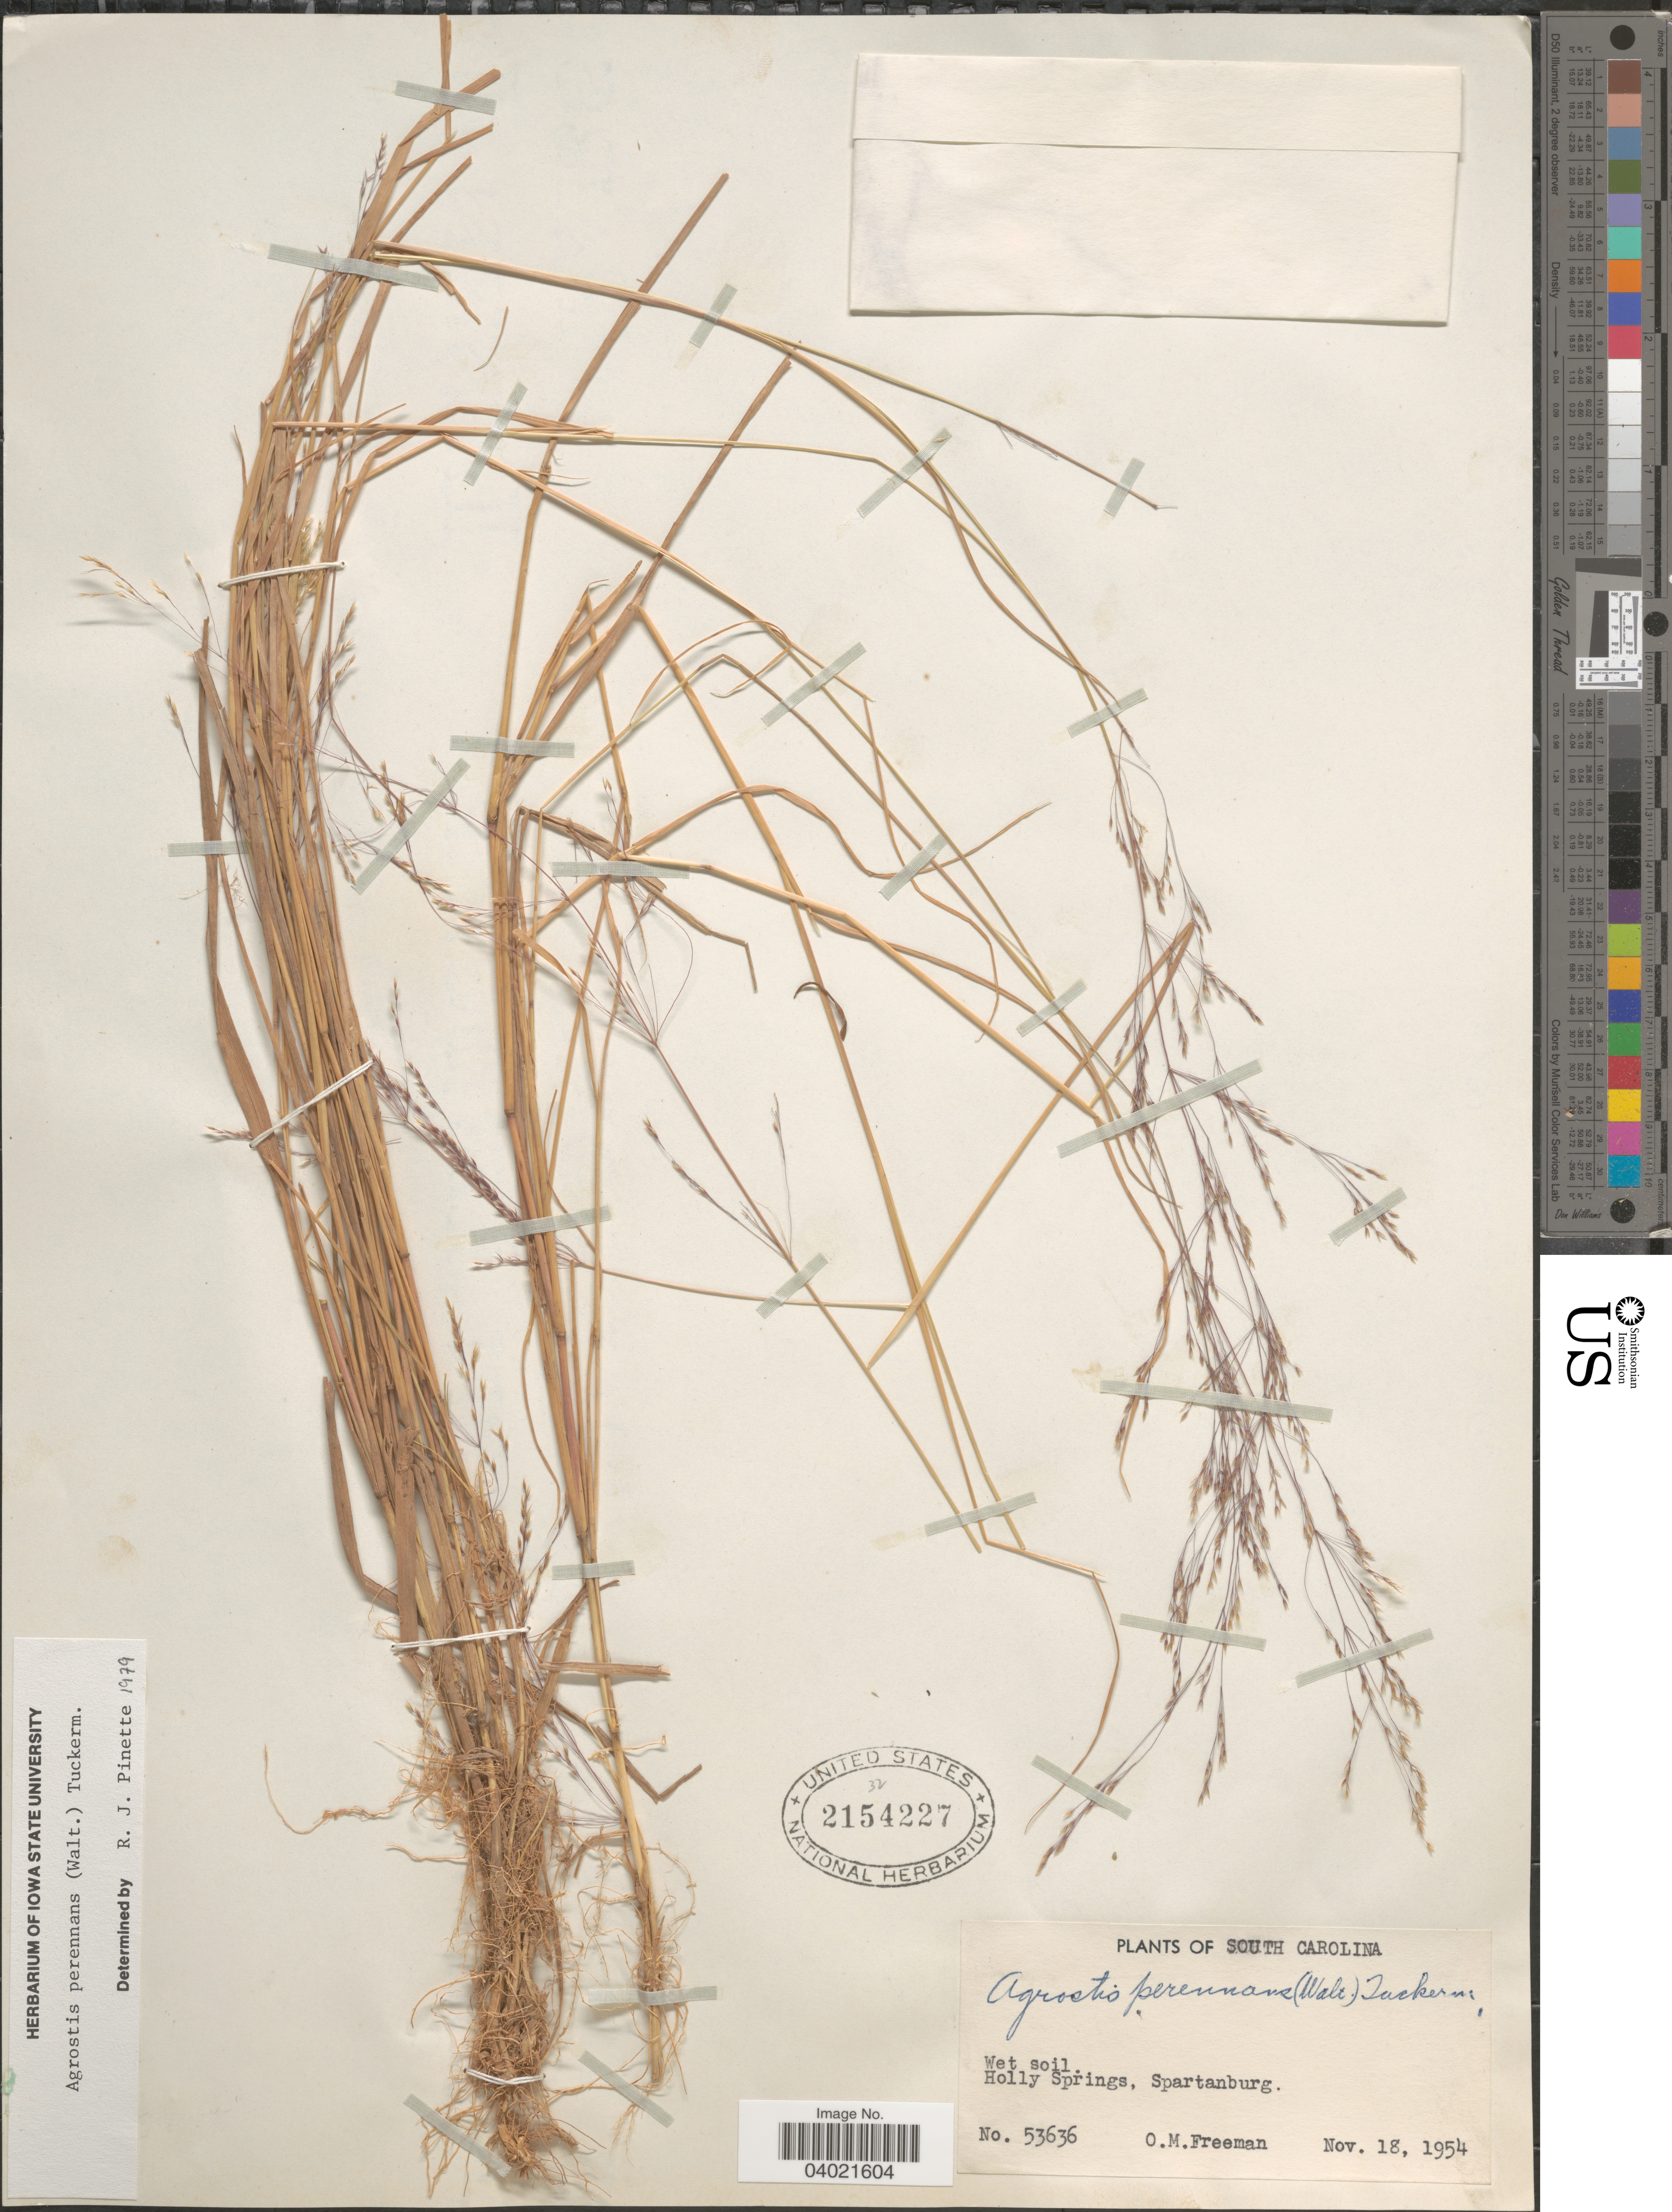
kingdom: Plantae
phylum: Tracheophyta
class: Liliopsida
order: Poales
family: Poaceae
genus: Agrostis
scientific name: Agrostis perennans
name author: (Walter) Tuck.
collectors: O. Freeman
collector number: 53636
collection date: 1954-11-18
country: United States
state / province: South Carolina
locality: Holly Springs, Spartanburg.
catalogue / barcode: US 2154227